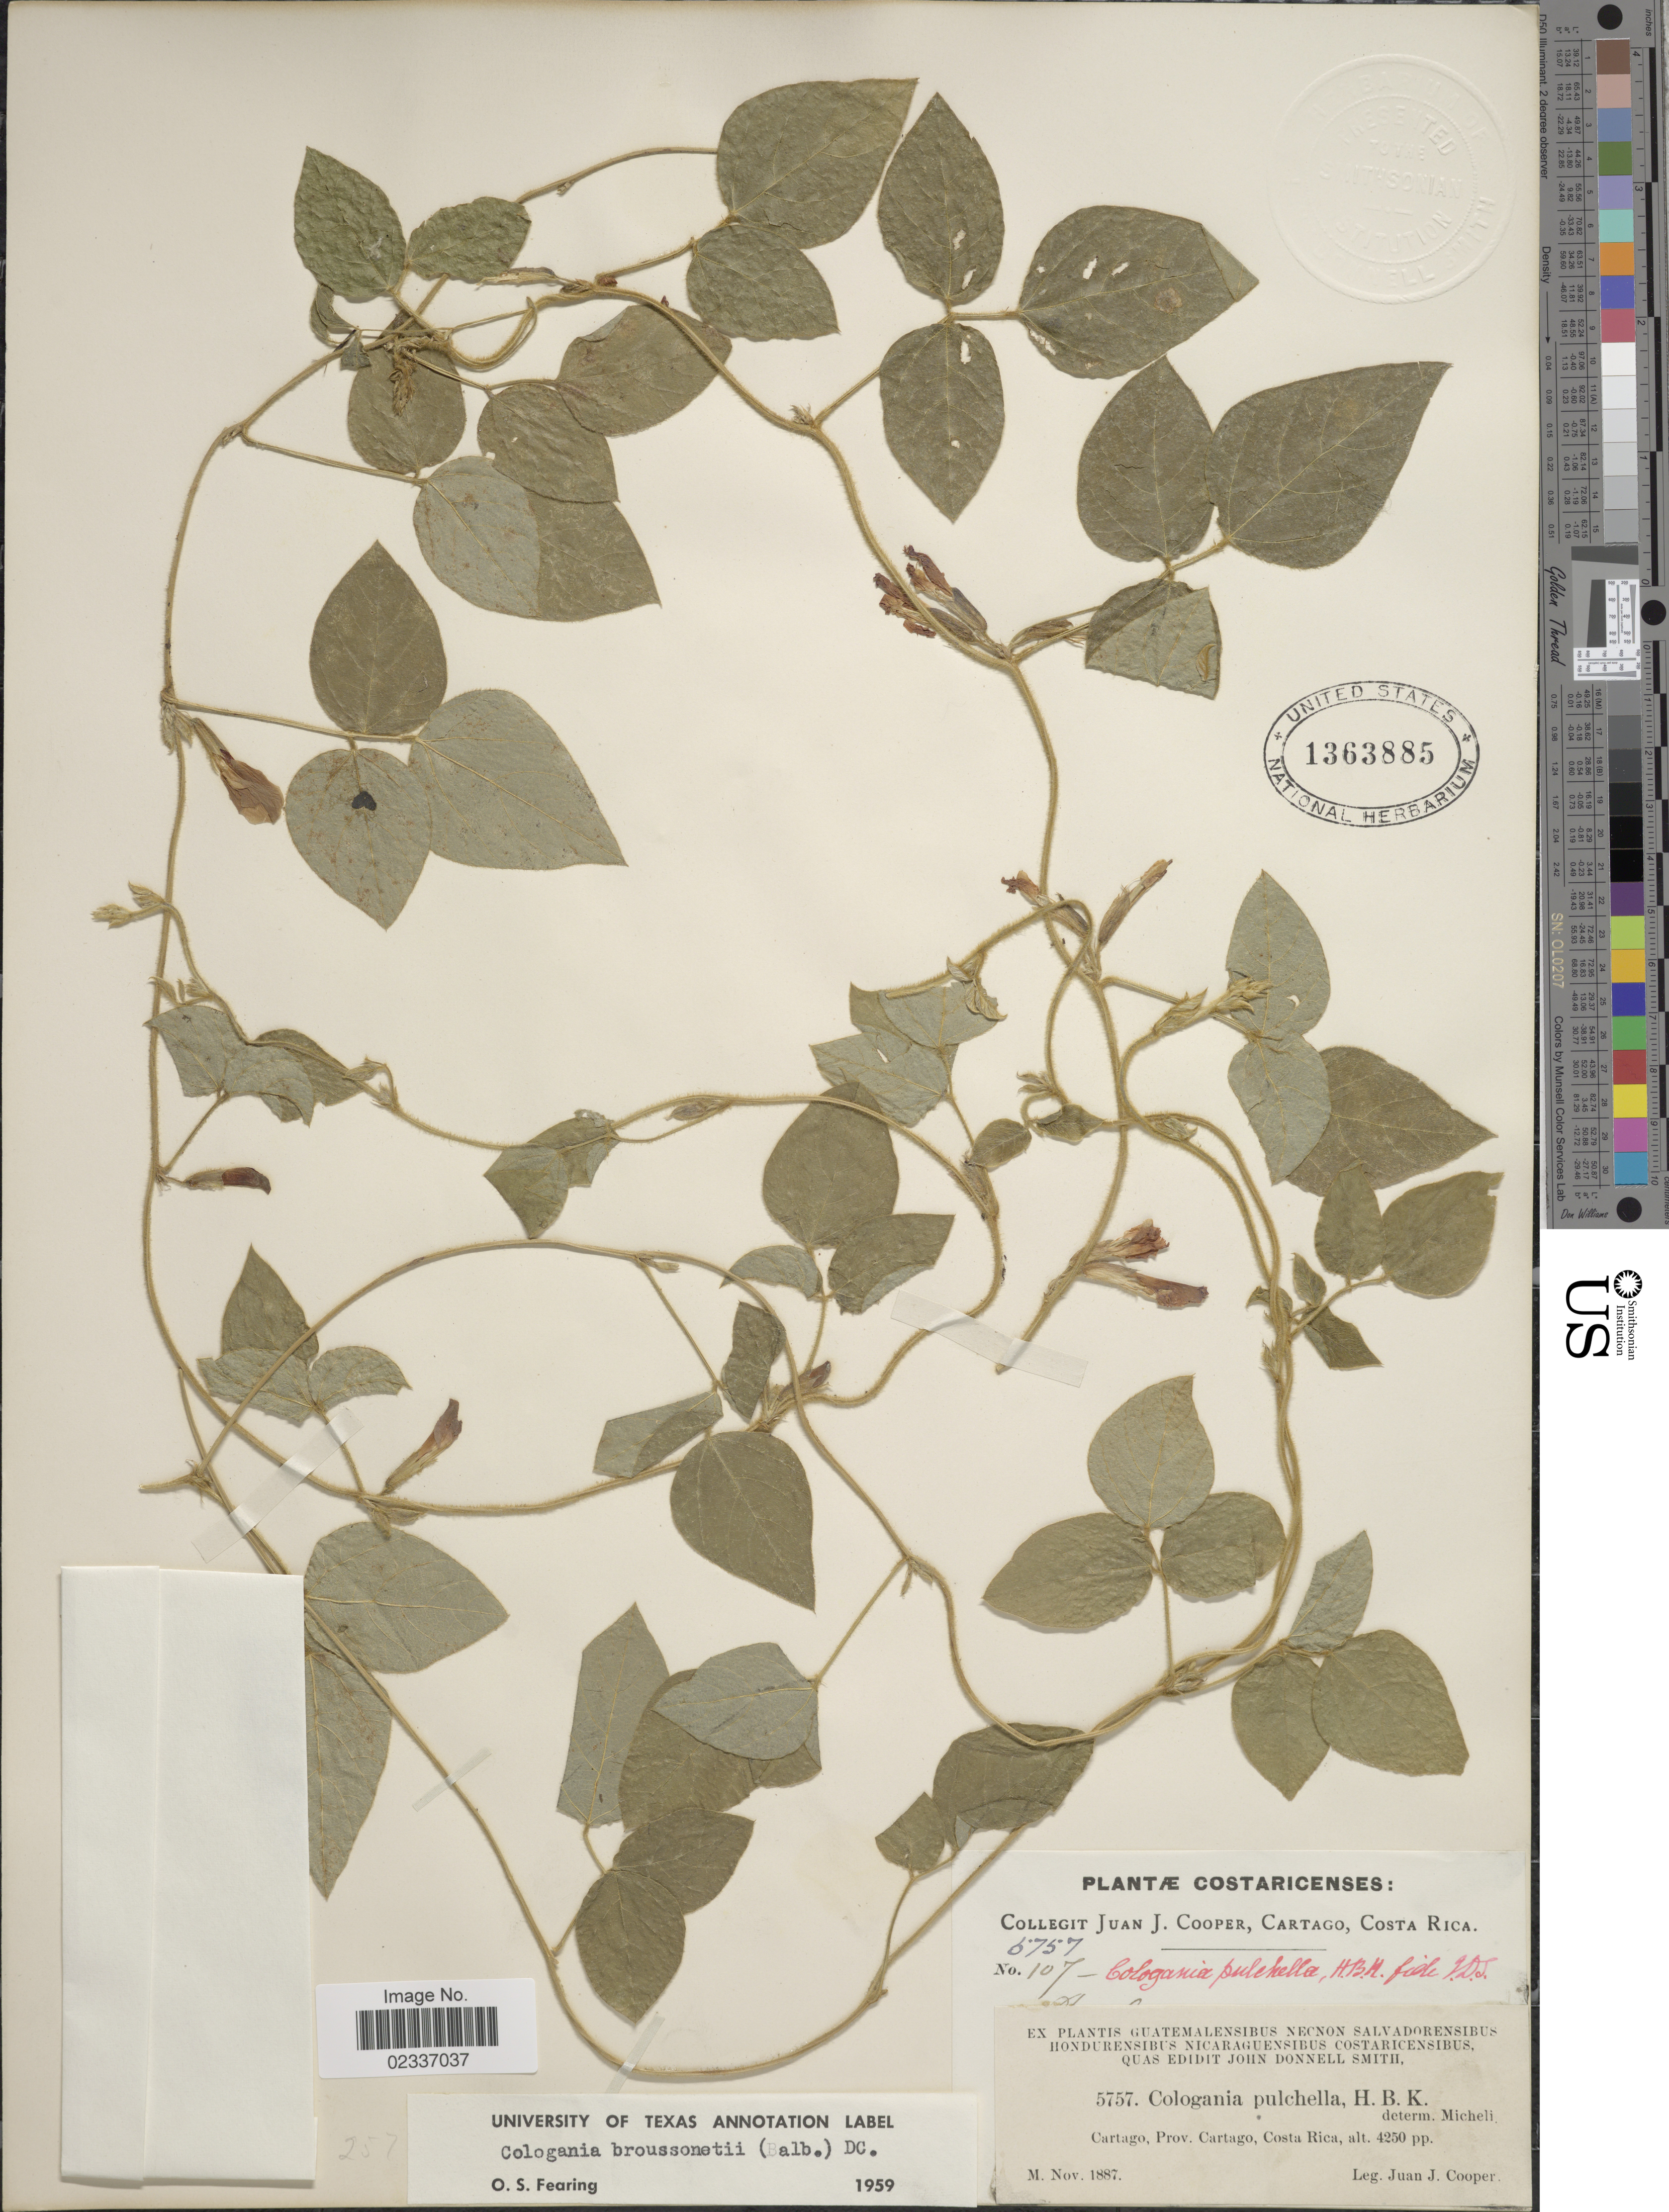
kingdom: Plantae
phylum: Tracheophyta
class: Magnoliopsida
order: Fabales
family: Fabaceae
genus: Cologania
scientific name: Cologania broussonetii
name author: (Balb.) DC.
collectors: J. J. Cooper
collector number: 5757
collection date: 1887-11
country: Costa Rica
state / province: Cartago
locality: Cartago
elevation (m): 1295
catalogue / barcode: US 1363885